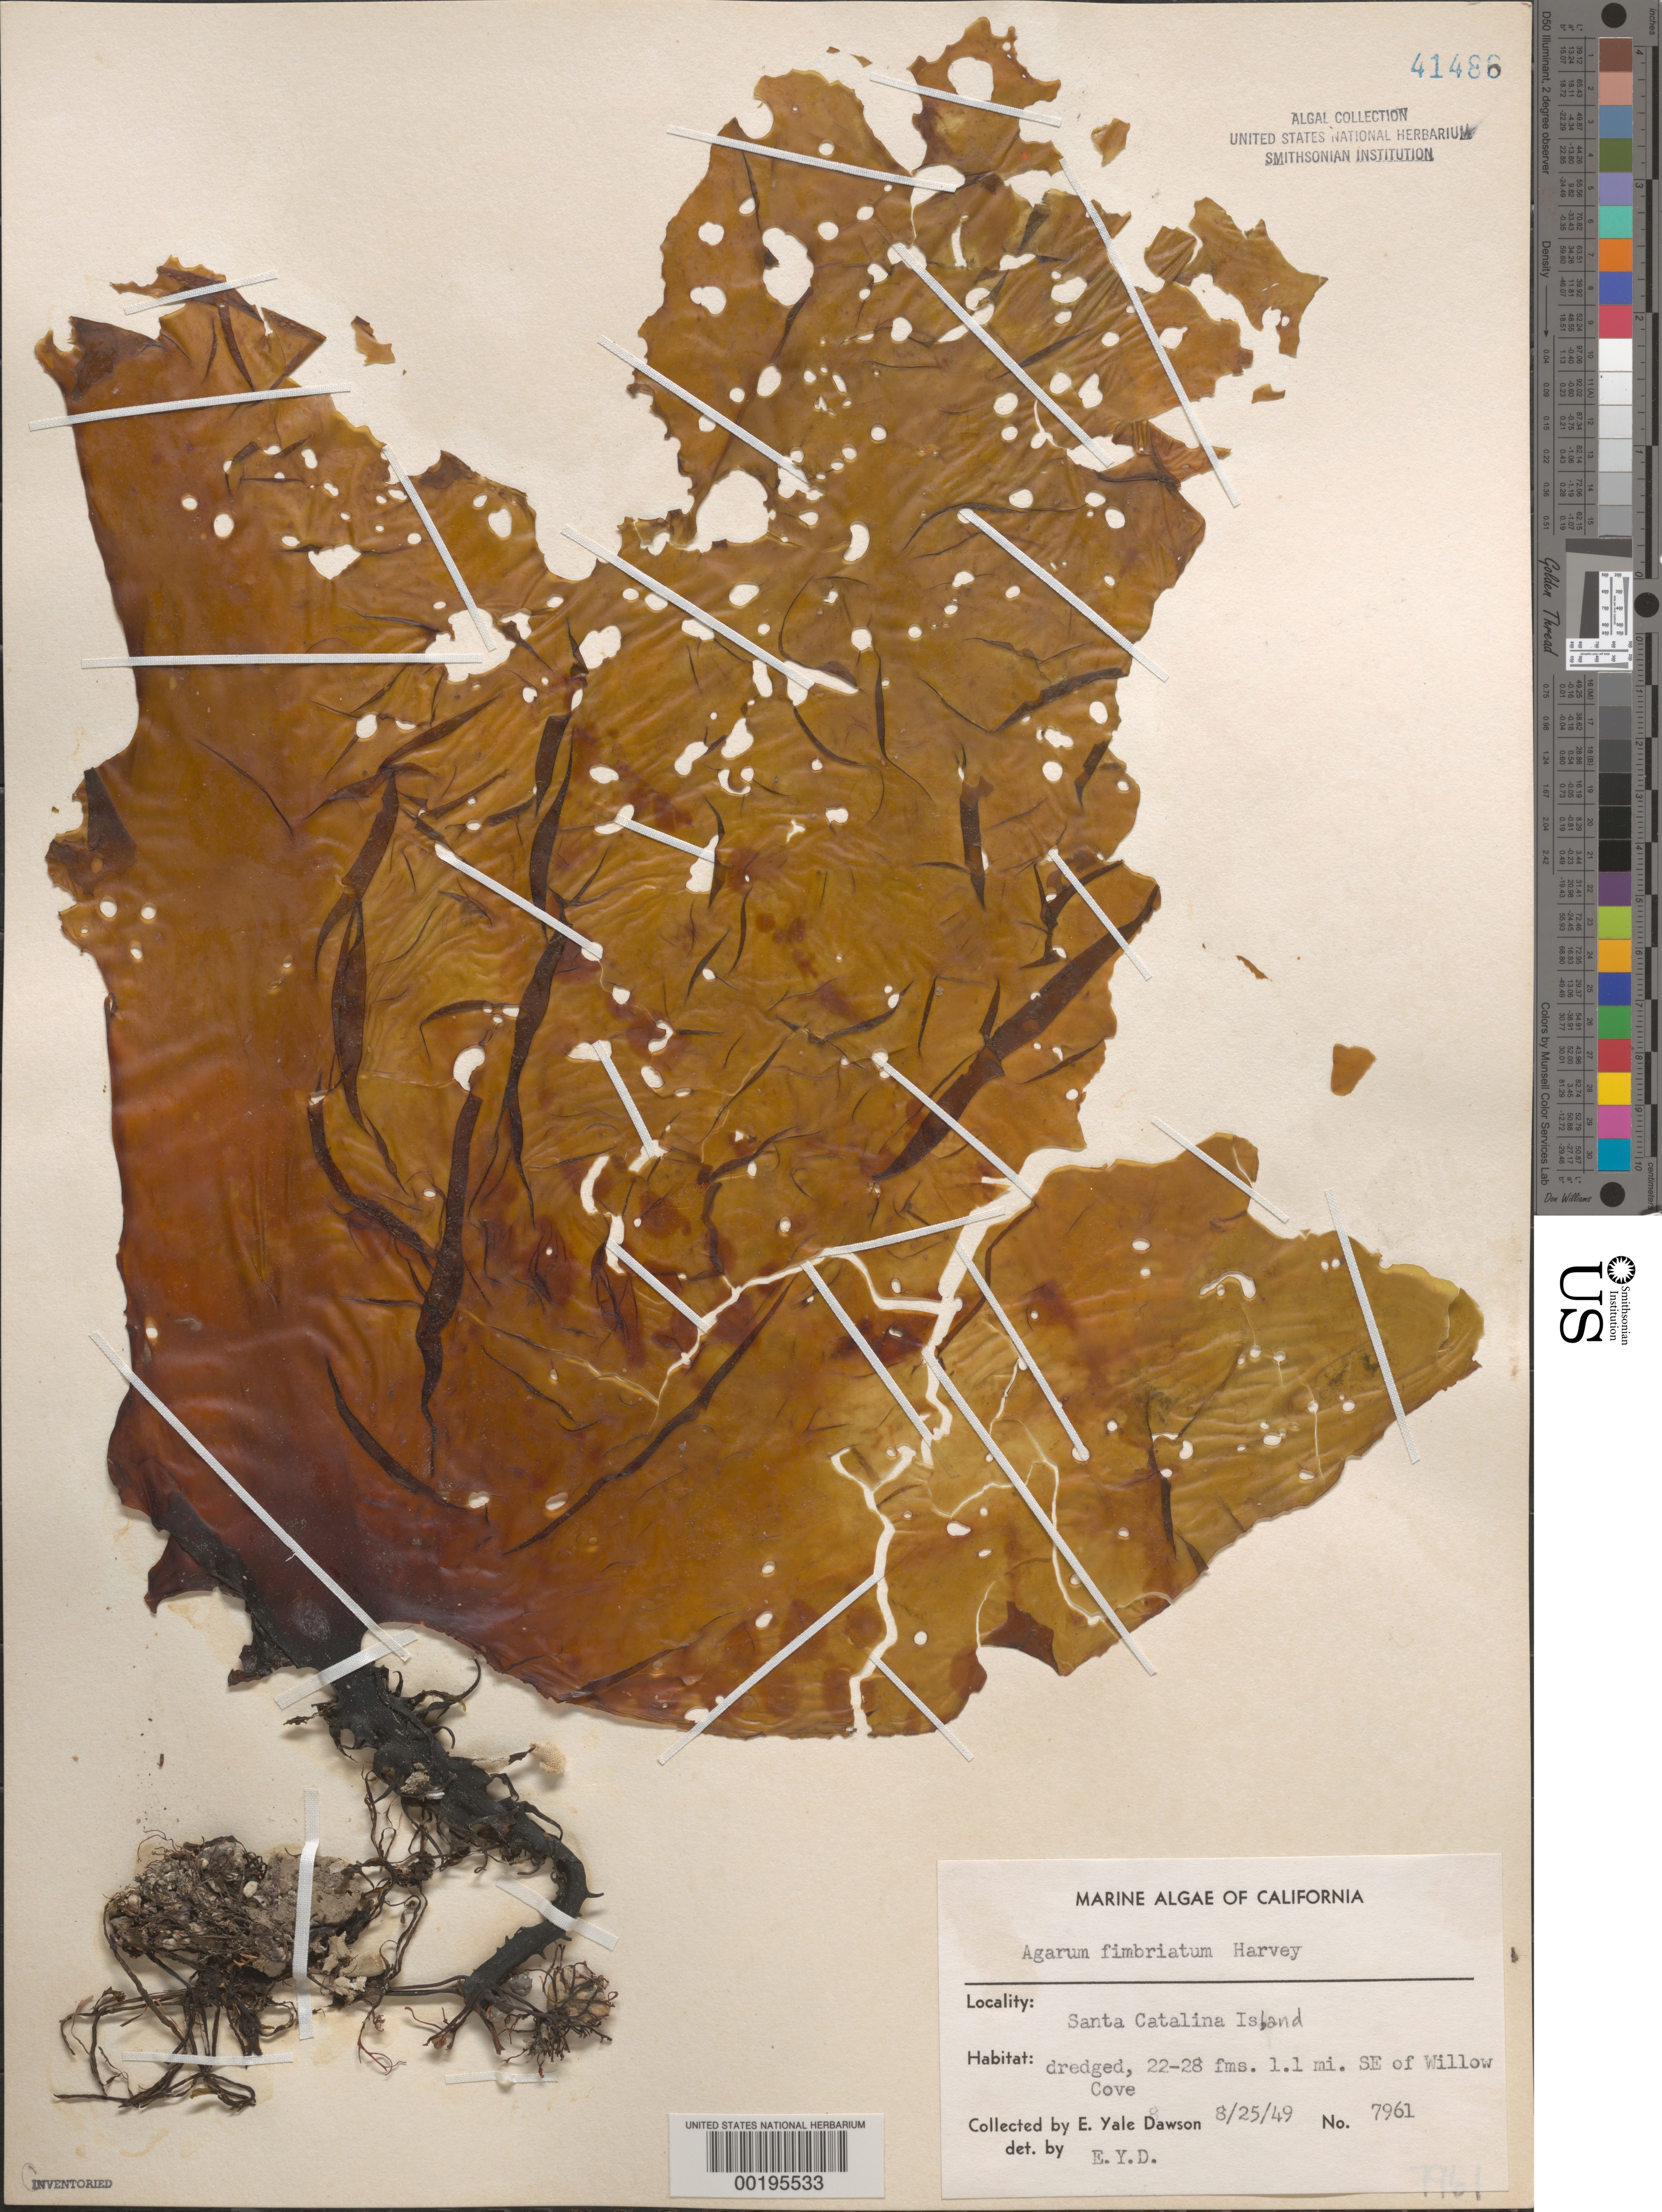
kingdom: Chromista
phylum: Ochrophyta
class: Phaeophyceae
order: Laminariales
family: Agaraceae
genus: Neoagarum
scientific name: Neoagarum fimbriatum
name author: (Harvey) H.Kawai & Hanyuda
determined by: Algae name updating Project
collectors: E. Y. Dawson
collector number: EYD 7961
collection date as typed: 25 Aug 1949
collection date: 1949-08-25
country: United States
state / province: California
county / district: Los Angeles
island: Santa Catalina Island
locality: Southeast of Willow Cove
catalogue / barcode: US 41486